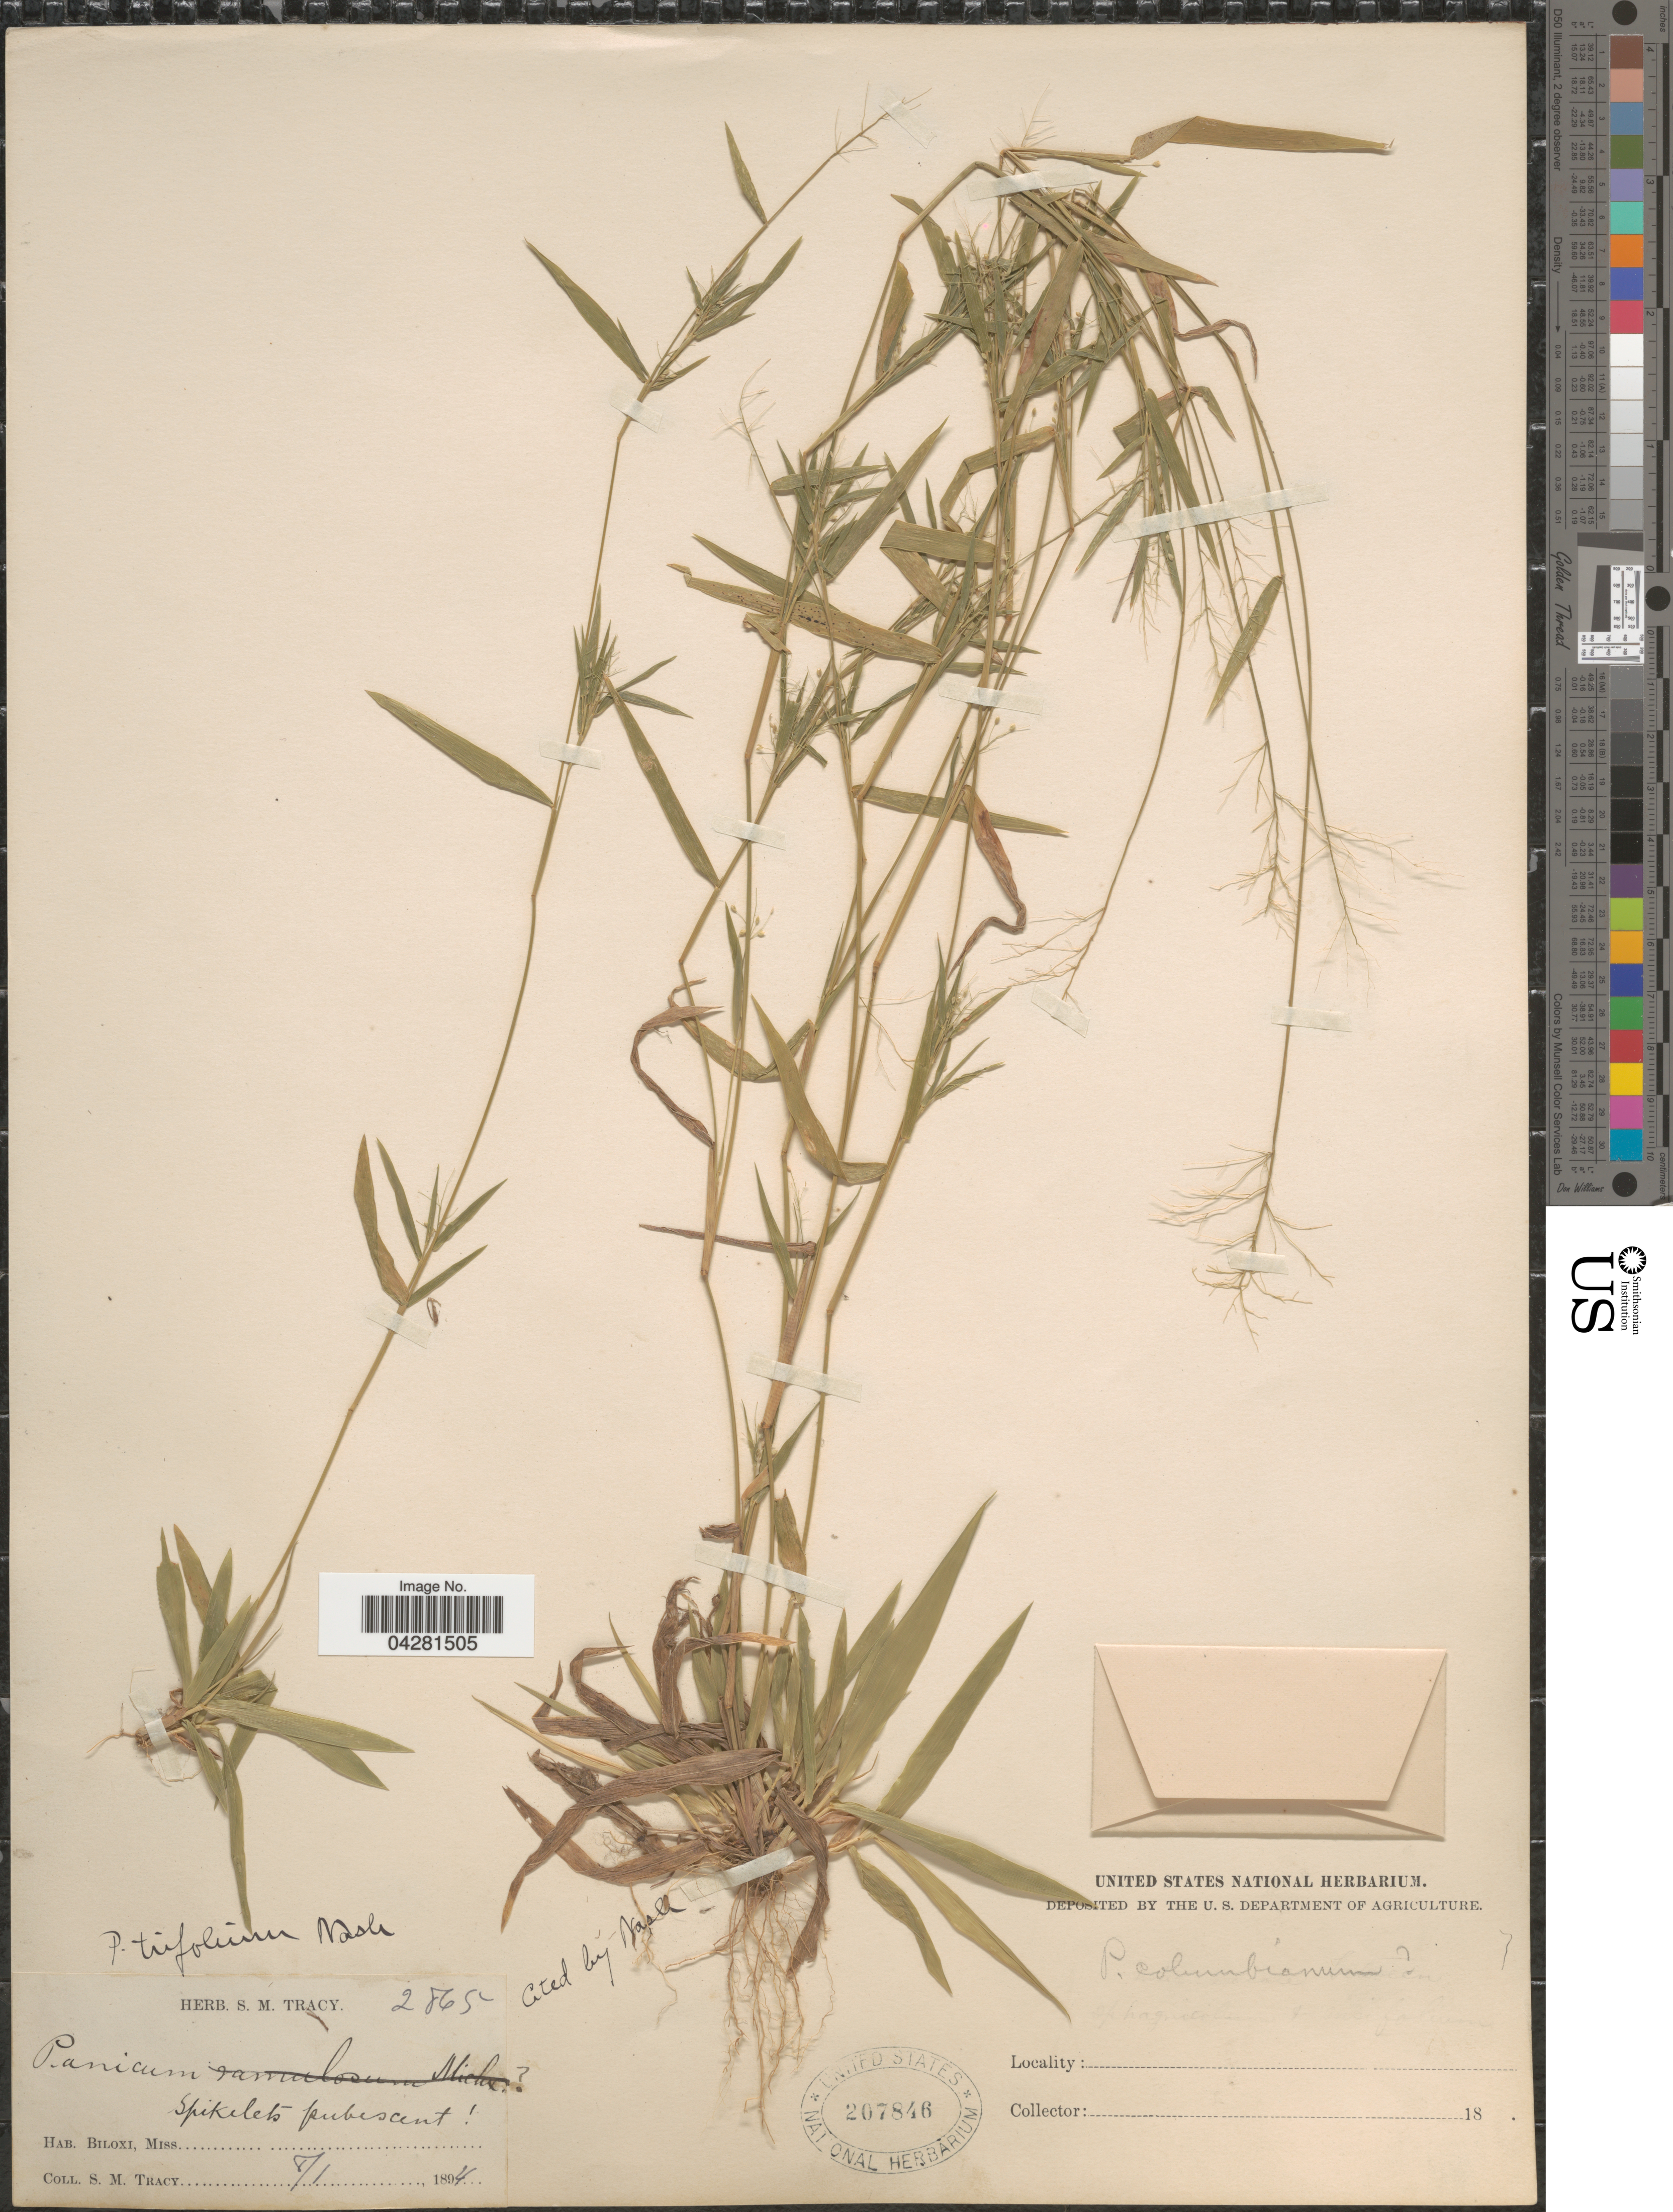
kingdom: Plantae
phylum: Tracheophyta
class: Liliopsida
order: Poales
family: Poaceae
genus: Dichanthelium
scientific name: Dichanthelium dichotomum var. unciphyllum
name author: (Trin.) Davidse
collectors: S. M. Tracy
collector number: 2865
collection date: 1894-08-01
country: United States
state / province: Mississippi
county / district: Harrison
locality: Biloxi.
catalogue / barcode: US 207846